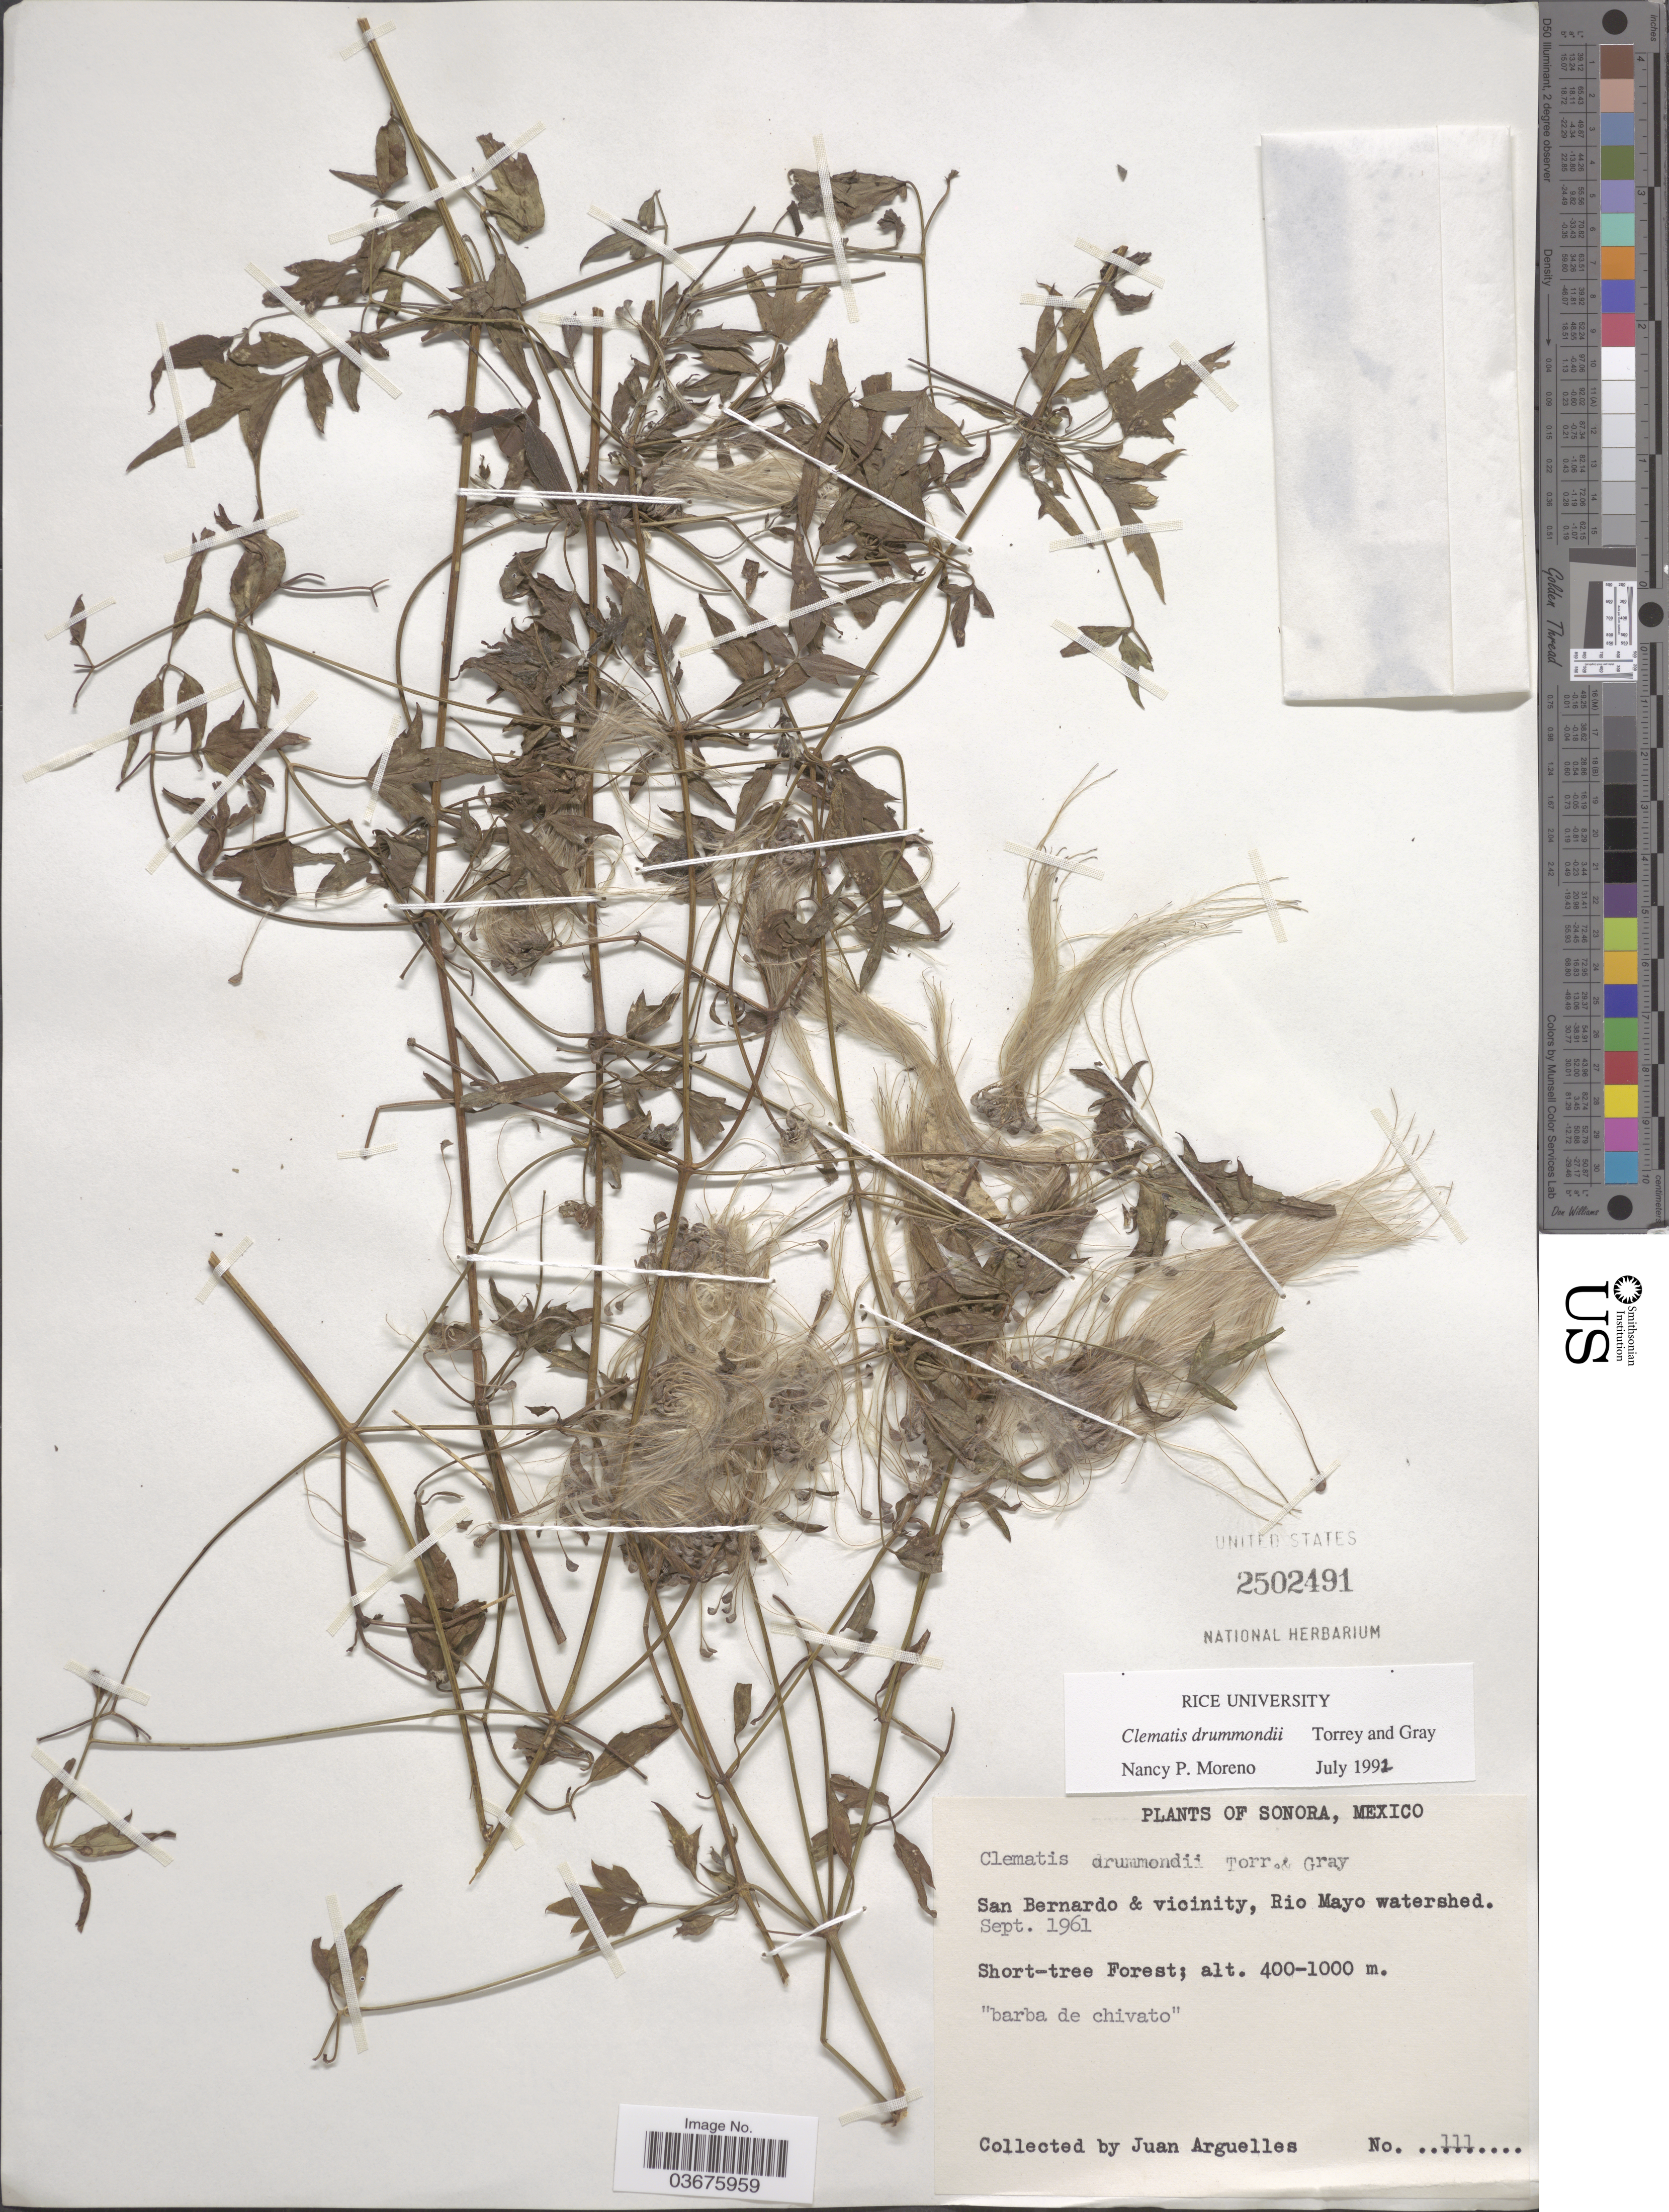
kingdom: Plantae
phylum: Tracheophyta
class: Magnoliopsida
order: Ranunculales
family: Ranunculaceae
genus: Clematis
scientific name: Clematis drummondii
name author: Torr. & A. Gray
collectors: J. Arguelles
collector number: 111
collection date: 1961-09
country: Mexico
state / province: Sonora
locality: San Bernardo & vicinity, Rio Mayo watershed.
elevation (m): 400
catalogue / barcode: US 2502491